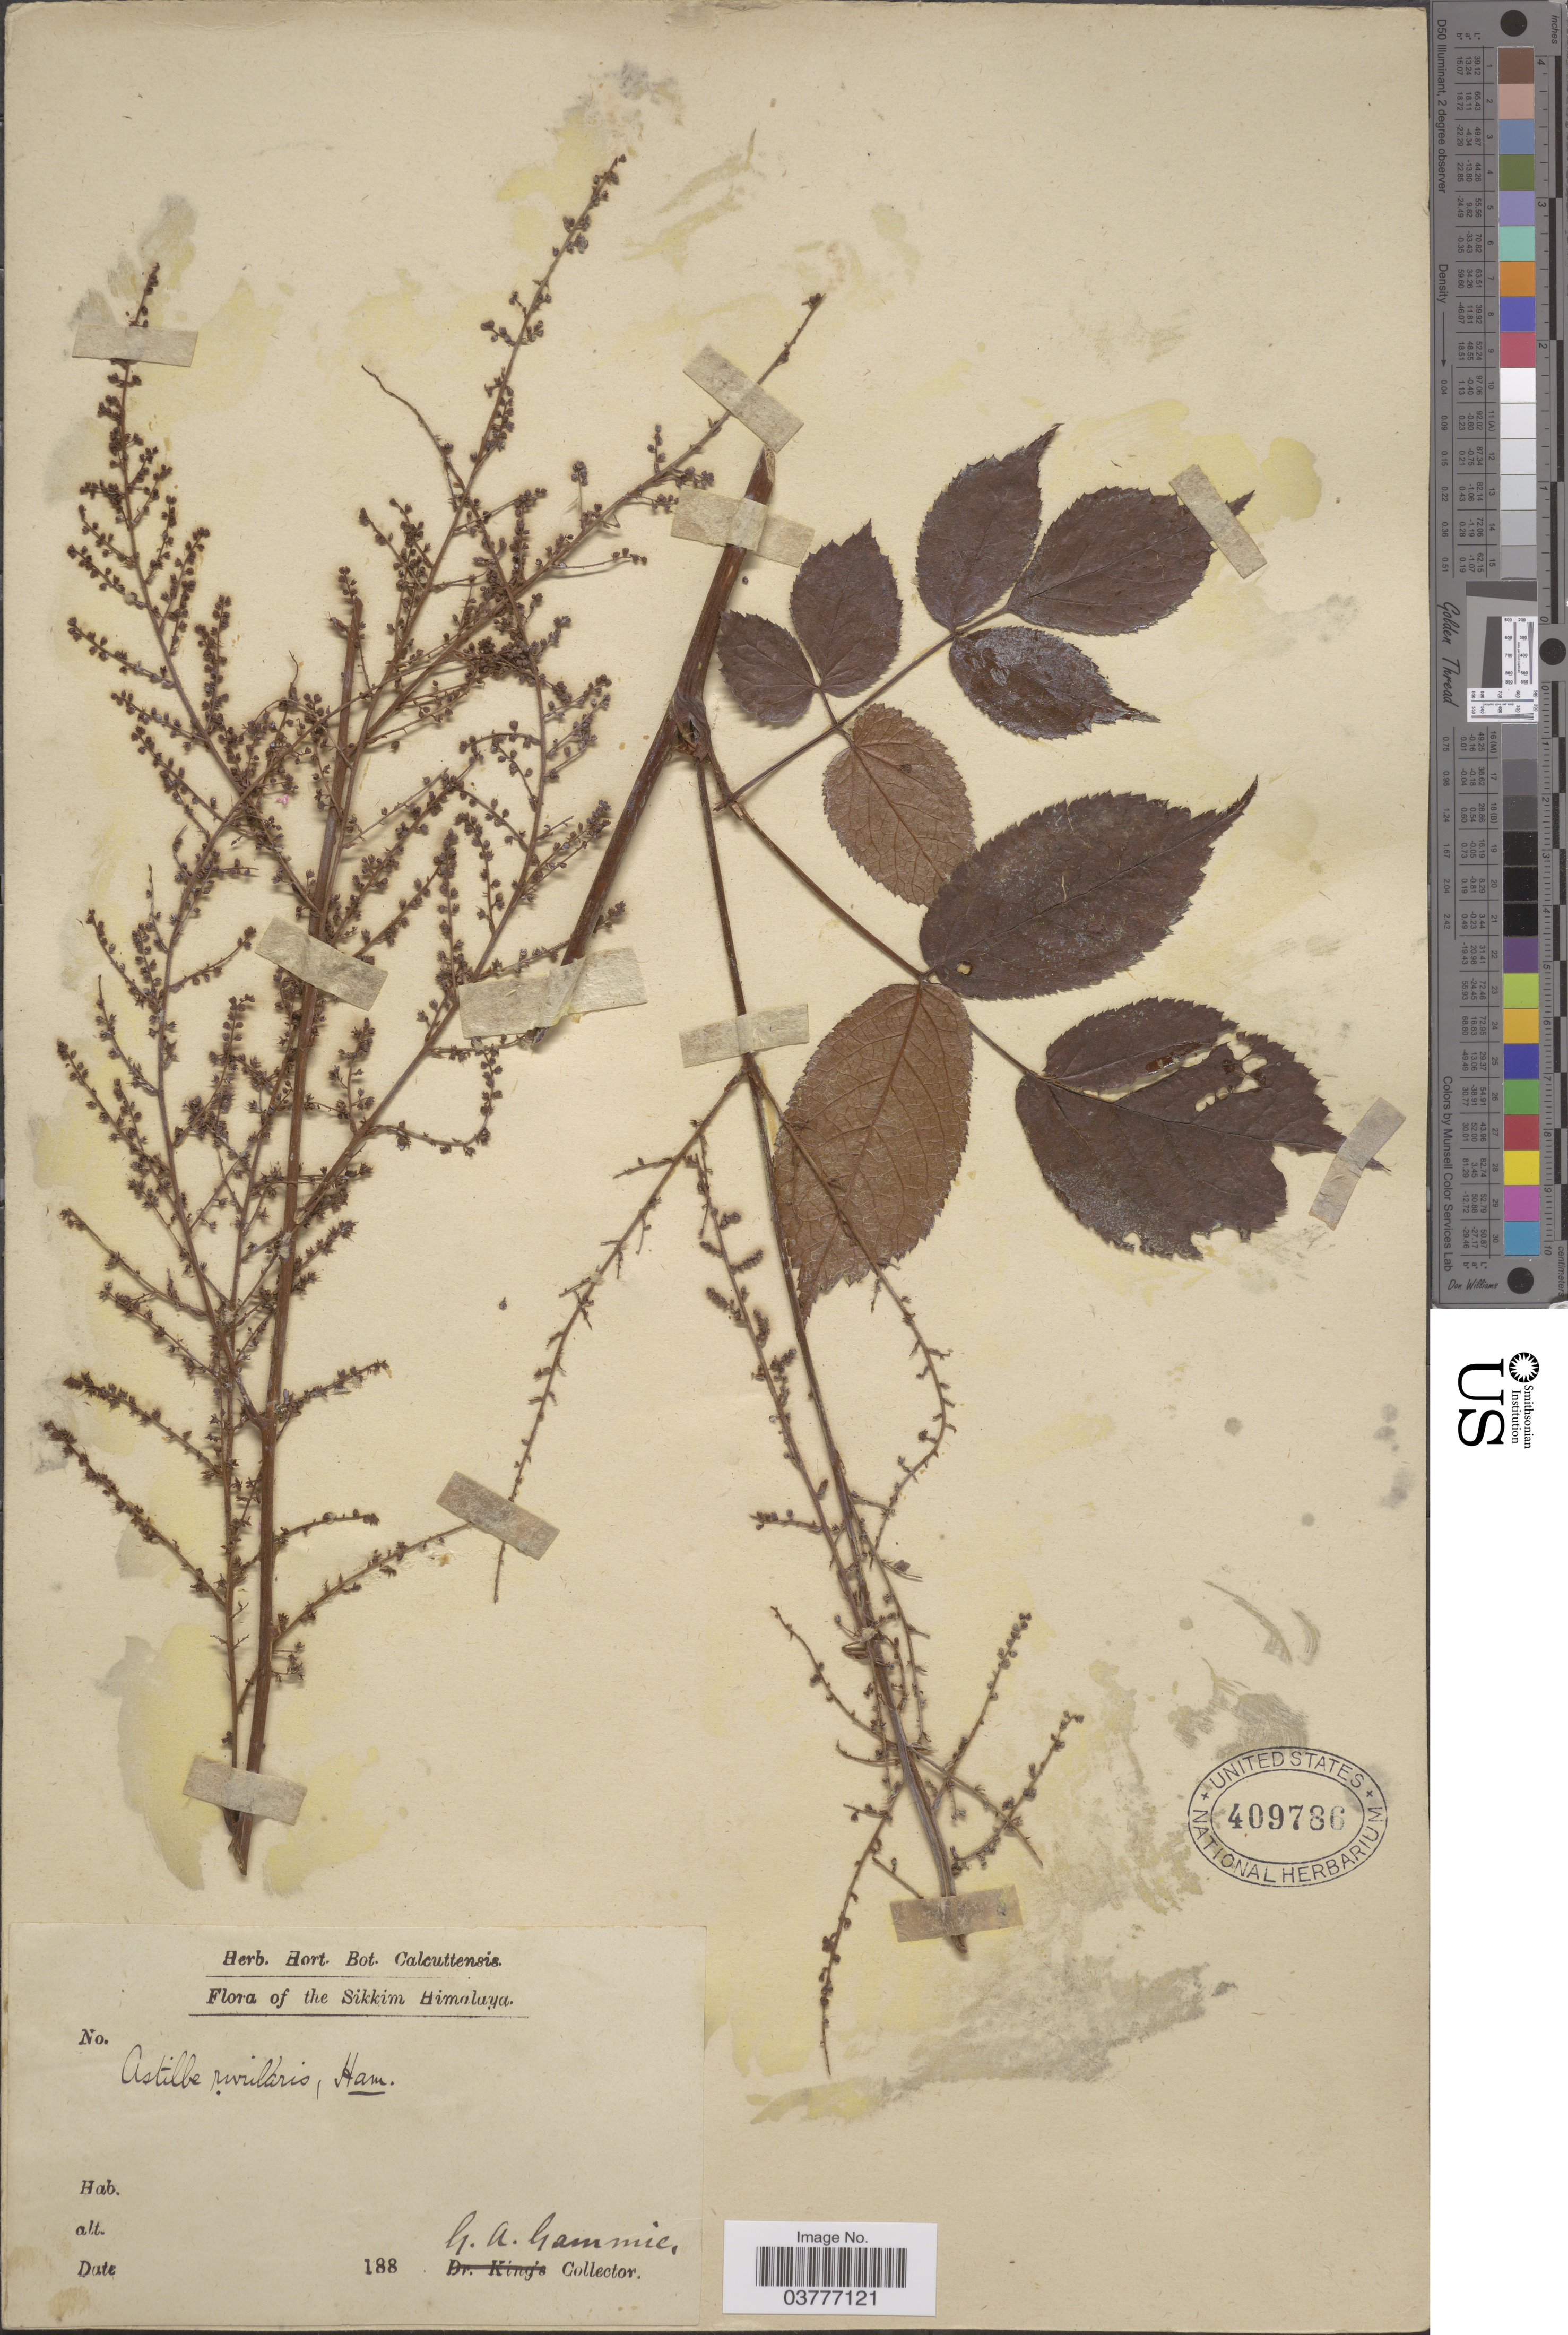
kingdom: Plantae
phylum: Tracheophyta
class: Magnoliopsida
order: Saxifragales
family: Saxifragaceae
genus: Astilbe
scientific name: Astilbe rivularis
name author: Buch.-Ham. ex D. Don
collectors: G. Gammie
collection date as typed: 188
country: India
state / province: Sikkim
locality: The Sikkim Himalaya.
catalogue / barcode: US 409786